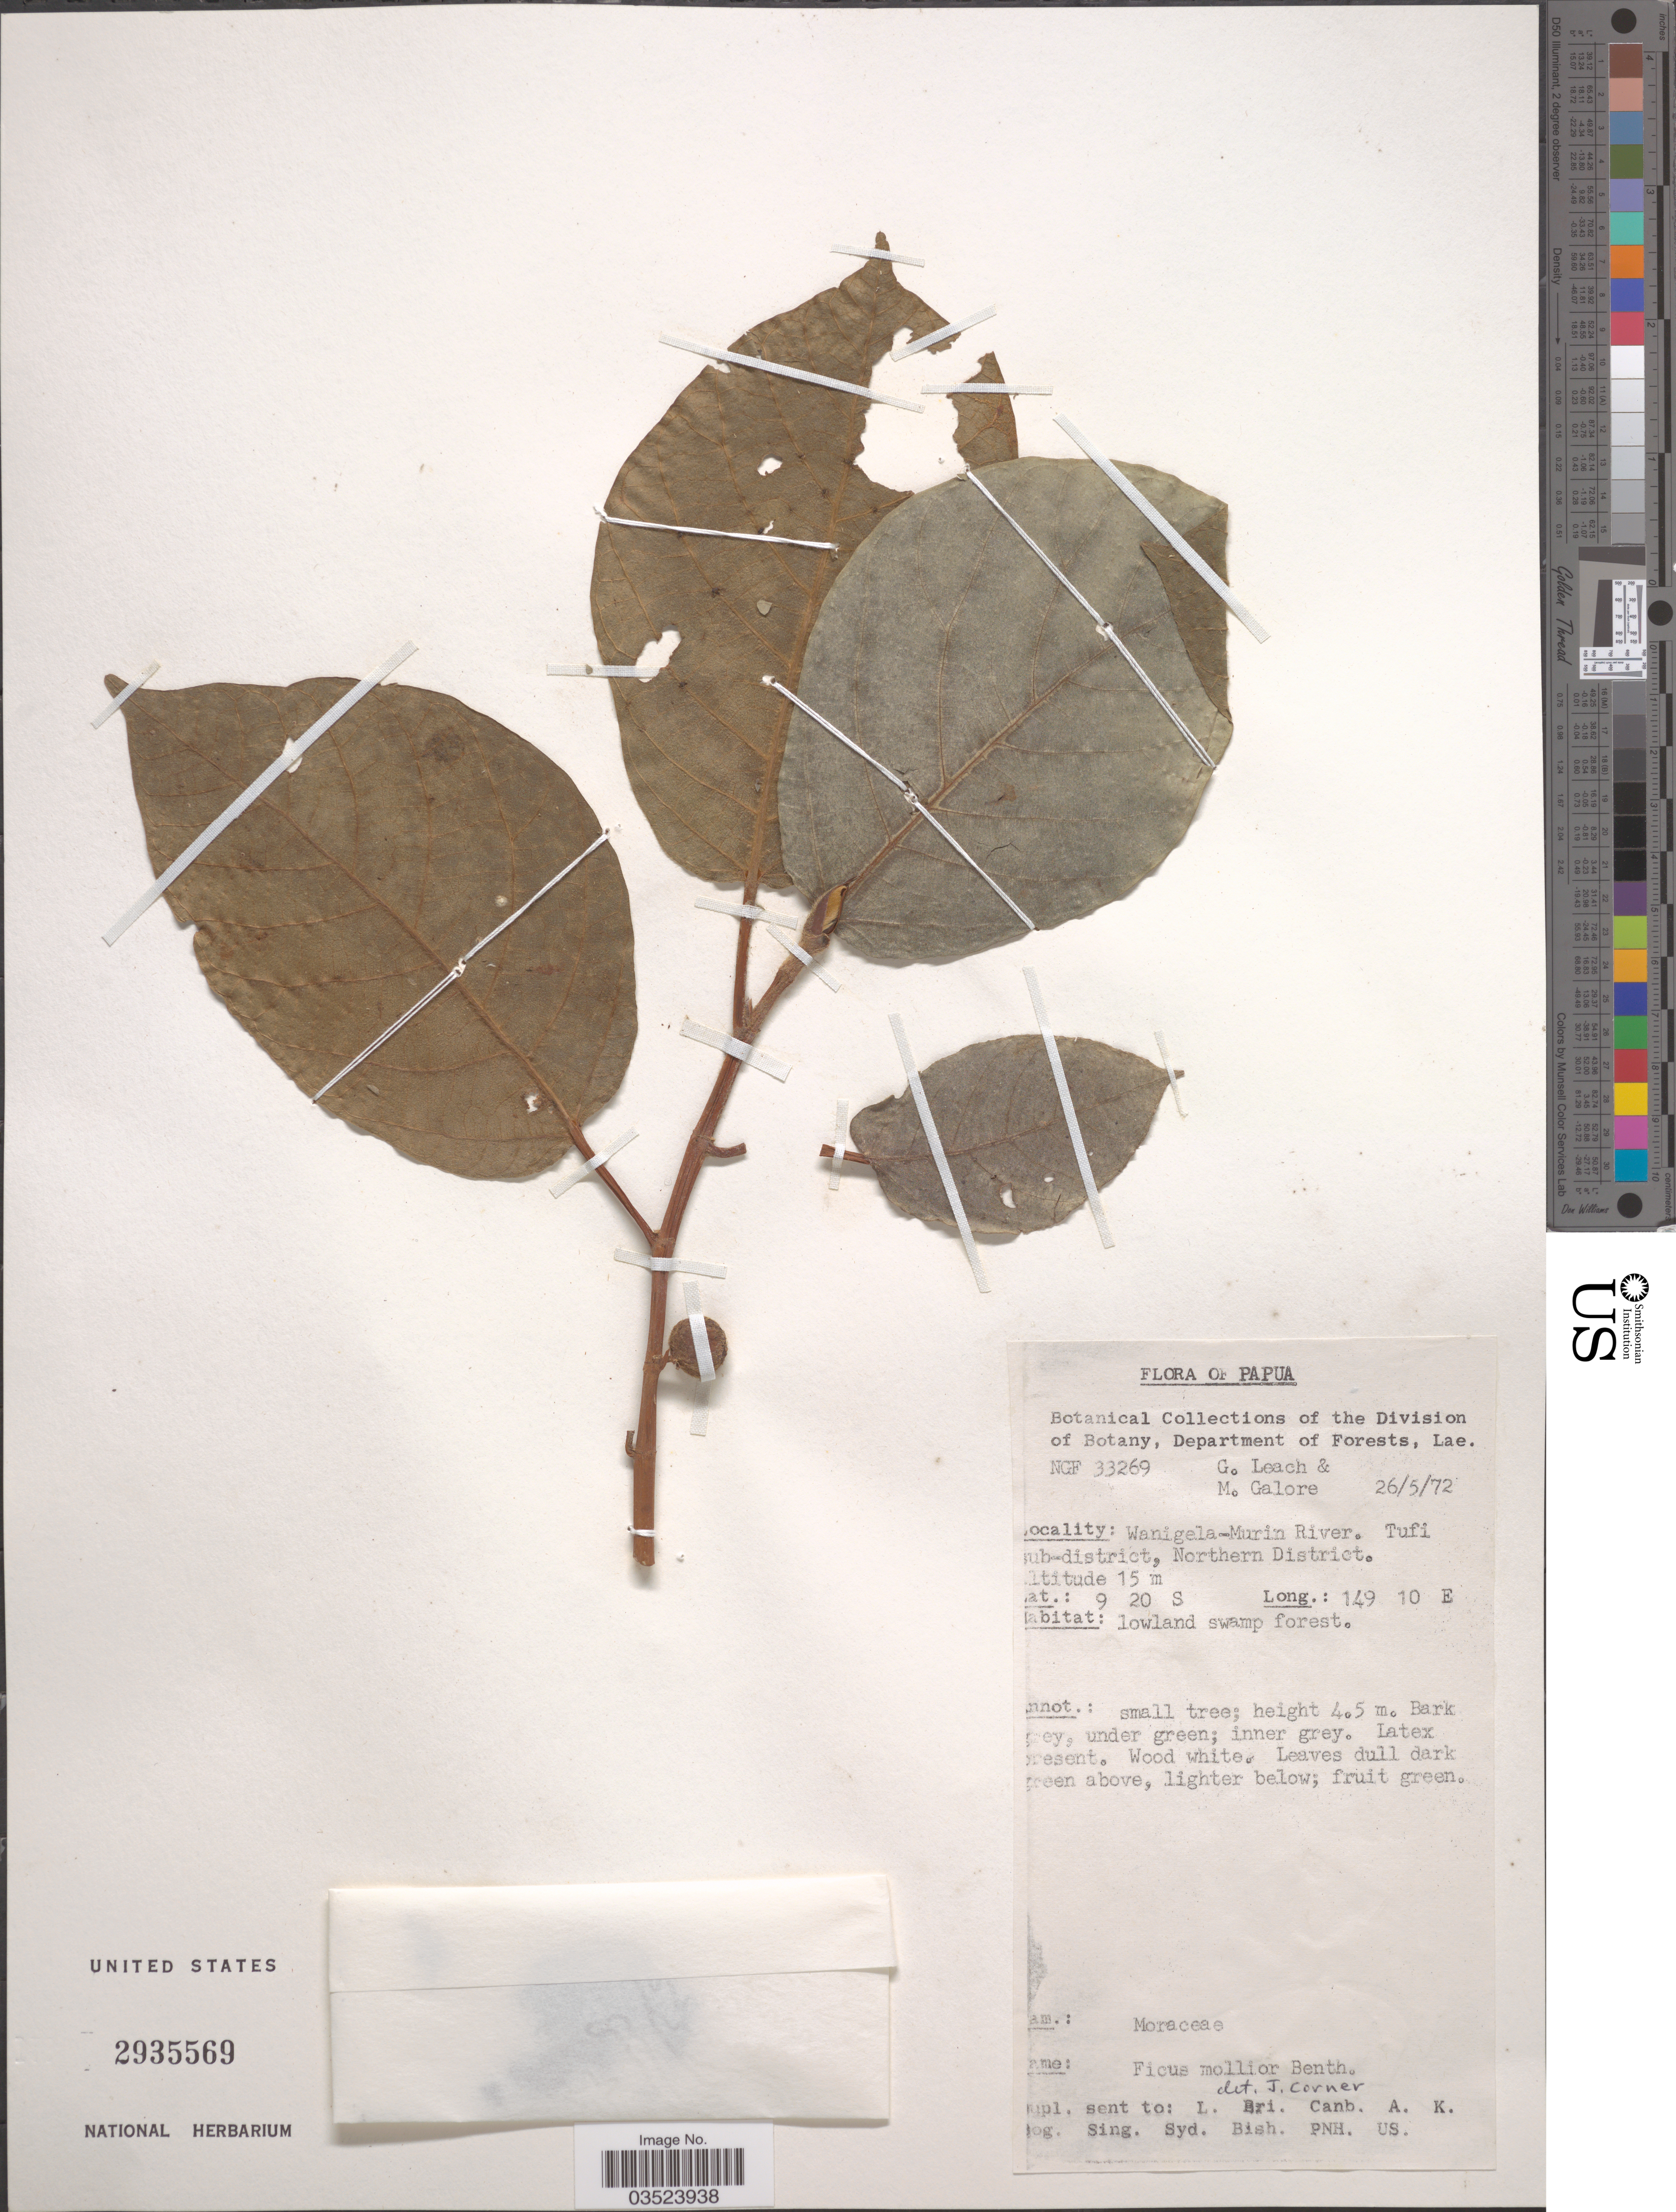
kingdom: Plantae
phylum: Tracheophyta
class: Magnoliopsida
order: Rosales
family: Moraceae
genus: Ficus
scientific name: Ficus mollior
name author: F. Muell. ex Benth.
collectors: G. Leach & M. Galore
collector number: NGF33269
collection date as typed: Transcribed d/m/y: 26/5/72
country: Papua New Guinea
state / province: Northern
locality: Papua. Wanigela-Murin River. Tufi Sub-district, Northern District.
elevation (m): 15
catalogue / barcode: US 2935569